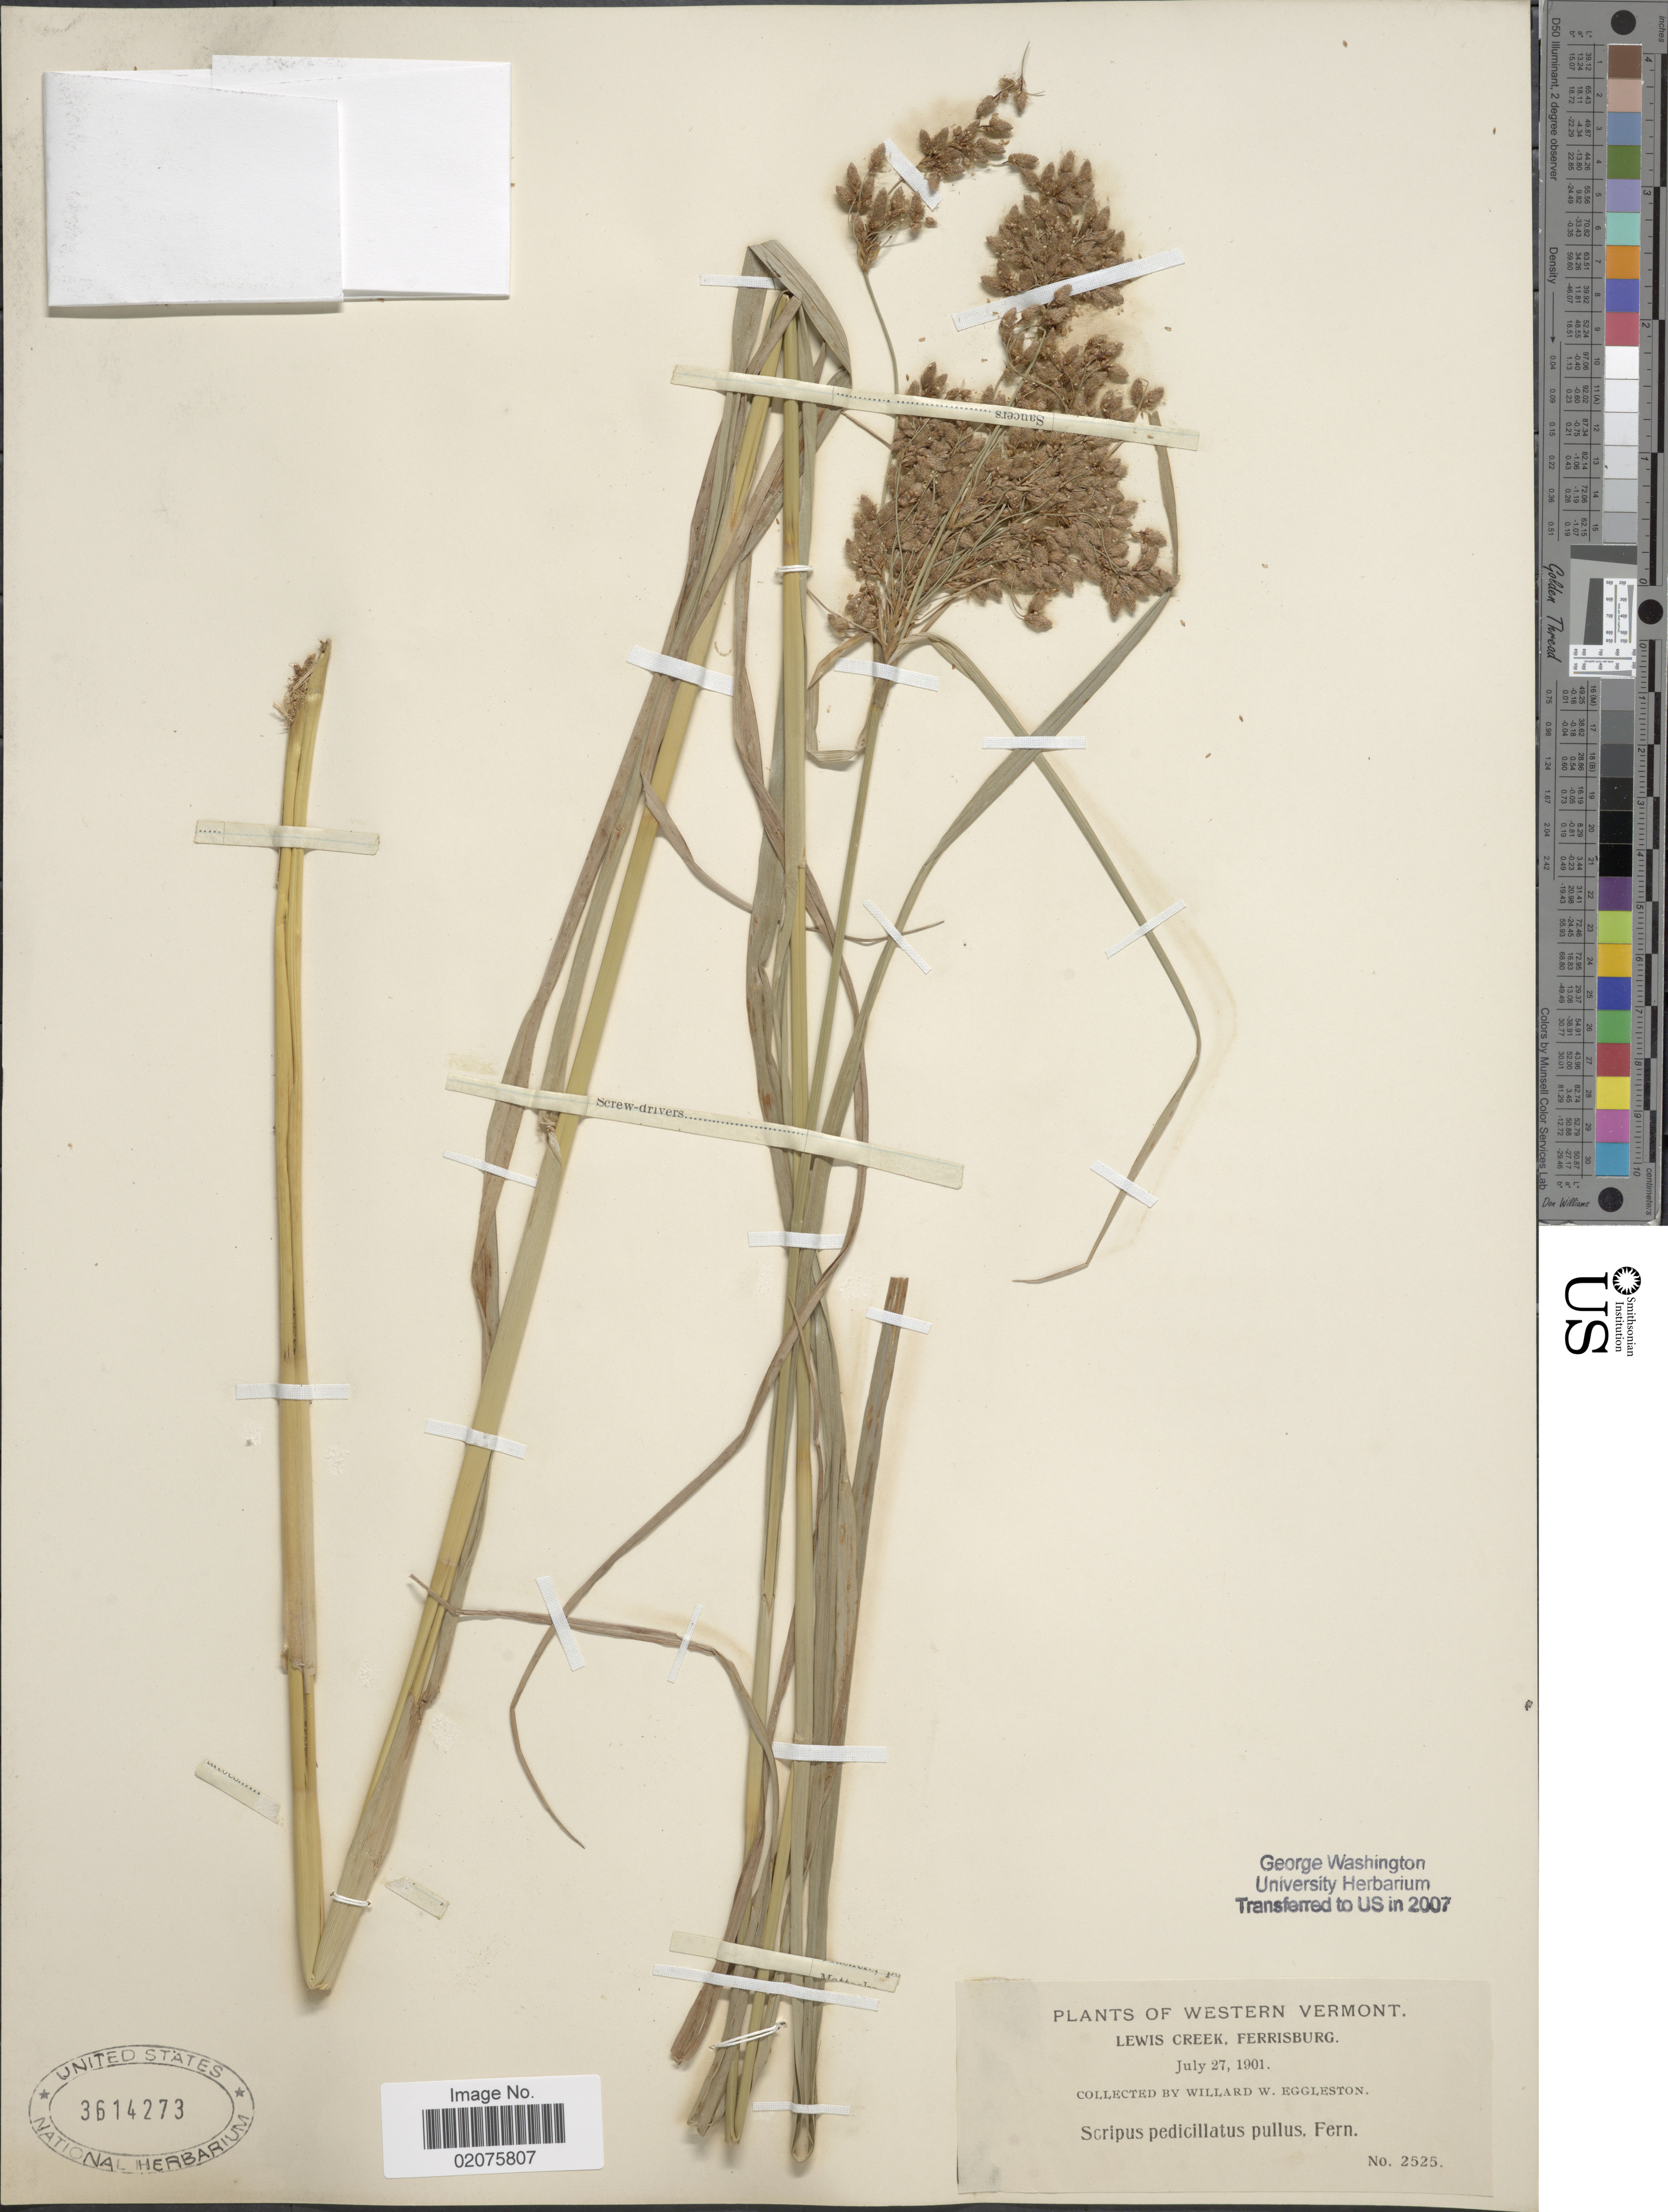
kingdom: Plantae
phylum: Tracheophyta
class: Liliopsida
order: Poales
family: Cyperaceae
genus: Scirpus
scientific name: Scirpus pedicellatus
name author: Fernald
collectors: W. W. Eggleston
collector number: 2525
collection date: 1901-07-27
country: United States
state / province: Vermont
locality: Western Vermont. Lewis Creek, Ferrisburg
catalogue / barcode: US 3614273